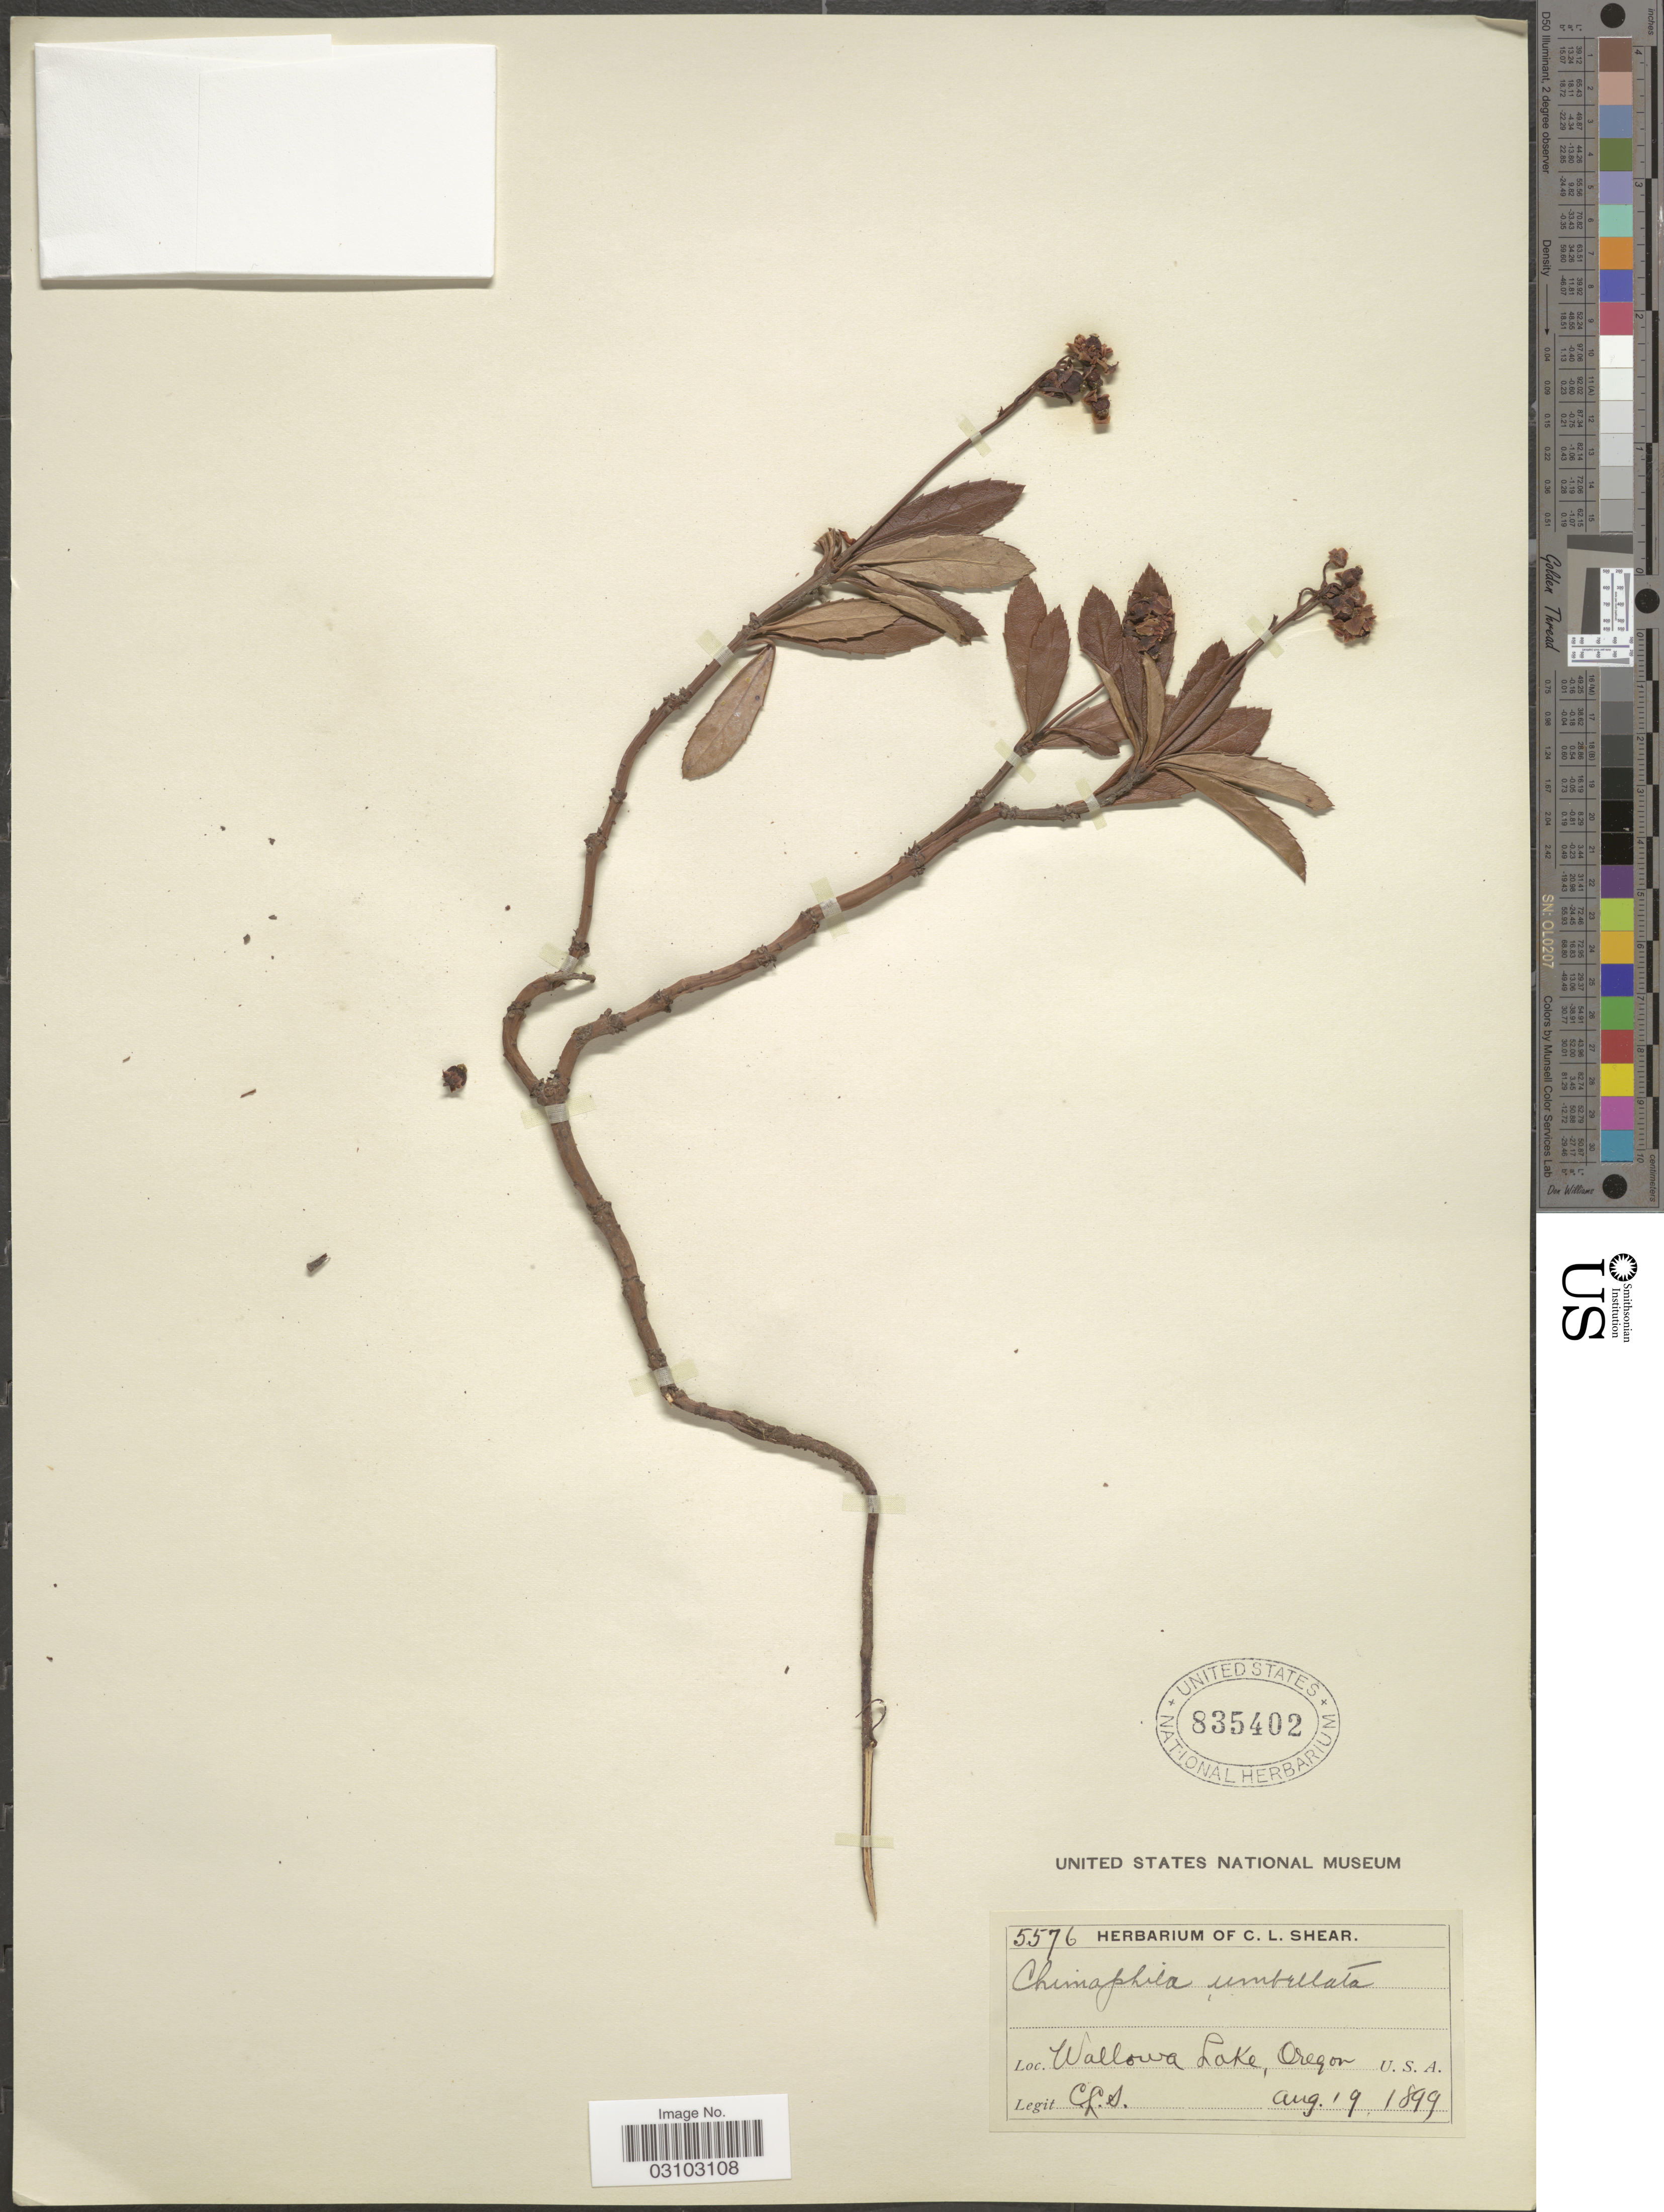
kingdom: Plantae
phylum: Tracheophyta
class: Magnoliopsida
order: Ericales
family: Ericaceae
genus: Chimaphila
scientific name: Chimaphila umbellata var. occidentalis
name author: (Rydb.) S.F. Blake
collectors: C. L. Shear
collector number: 5576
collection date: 1899-08-19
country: United States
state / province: Oregon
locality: Wallowa Lake.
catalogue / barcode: US 835402